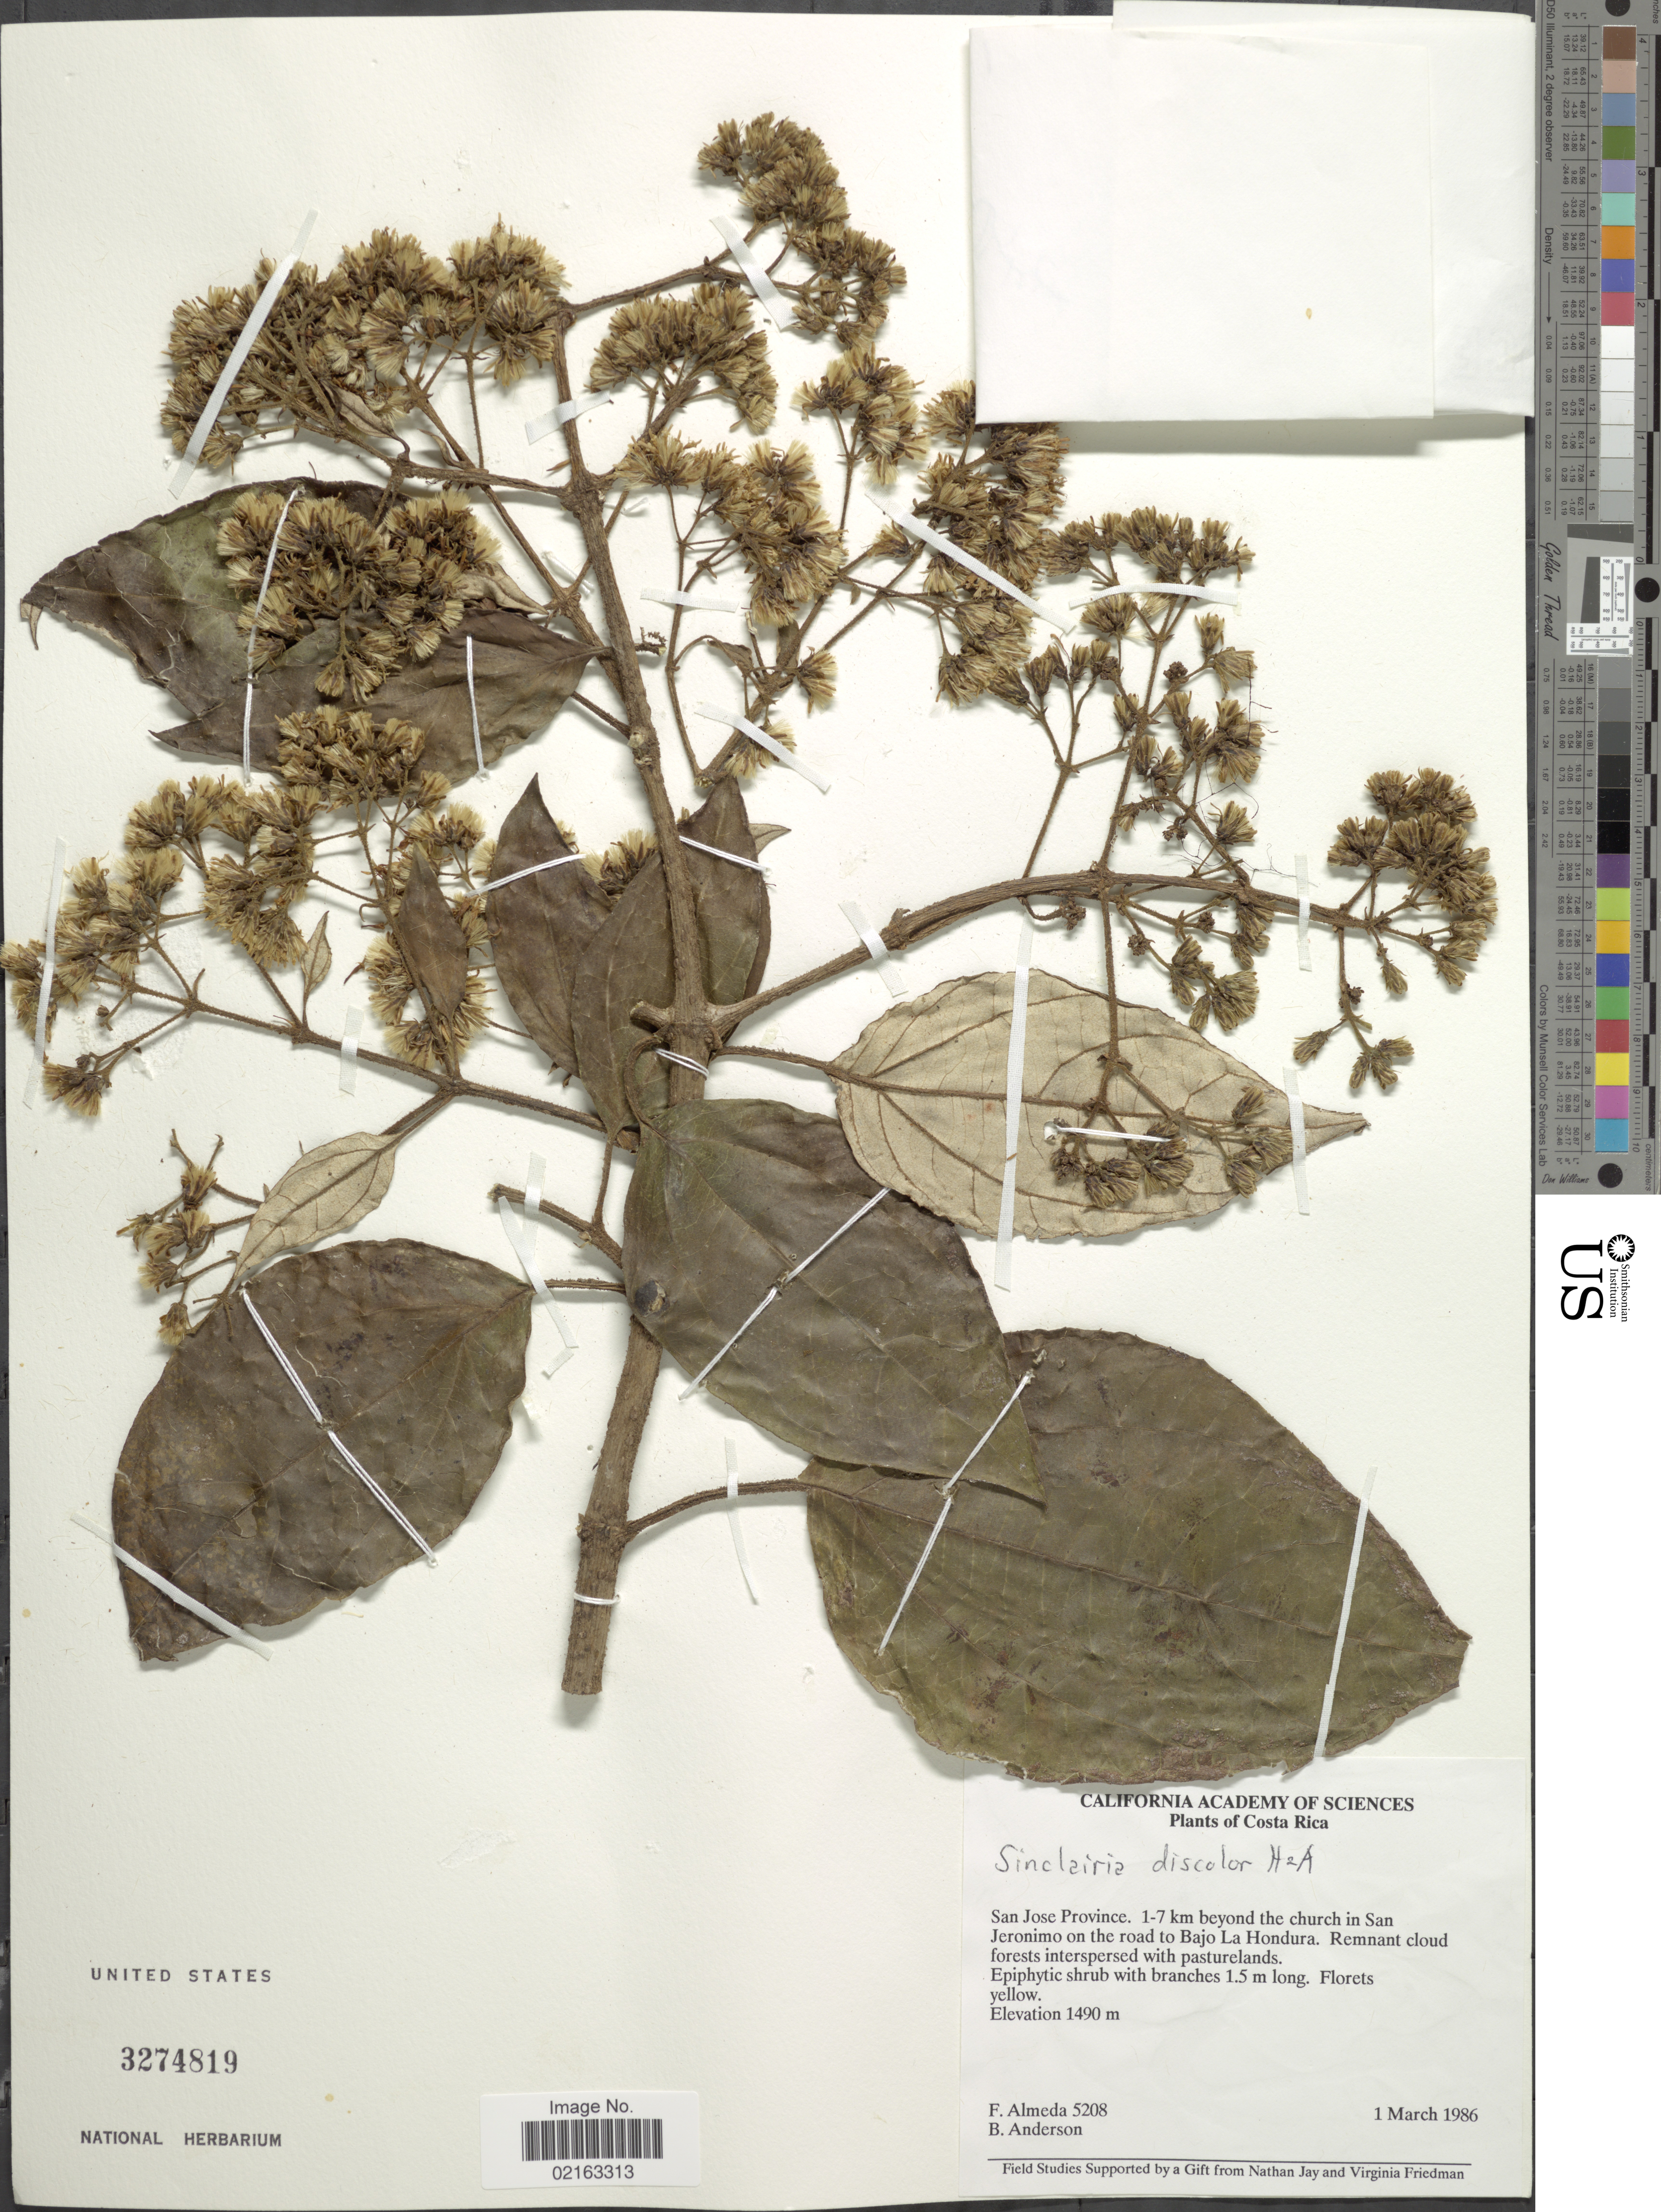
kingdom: Plantae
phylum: Tracheophyta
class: Magnoliopsida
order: Asterales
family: Asteraceae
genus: Sinclairia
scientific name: Sinclairia discolor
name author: Hook. & Arn.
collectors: F. Almeda & B. Anderson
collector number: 5208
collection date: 1986-03-01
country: Costa Rica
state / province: San José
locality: San Jose Province. 1-7 km beyond the church in San Jeronimo on the road to Bajo La Hondura.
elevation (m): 1490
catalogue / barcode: US 3274819